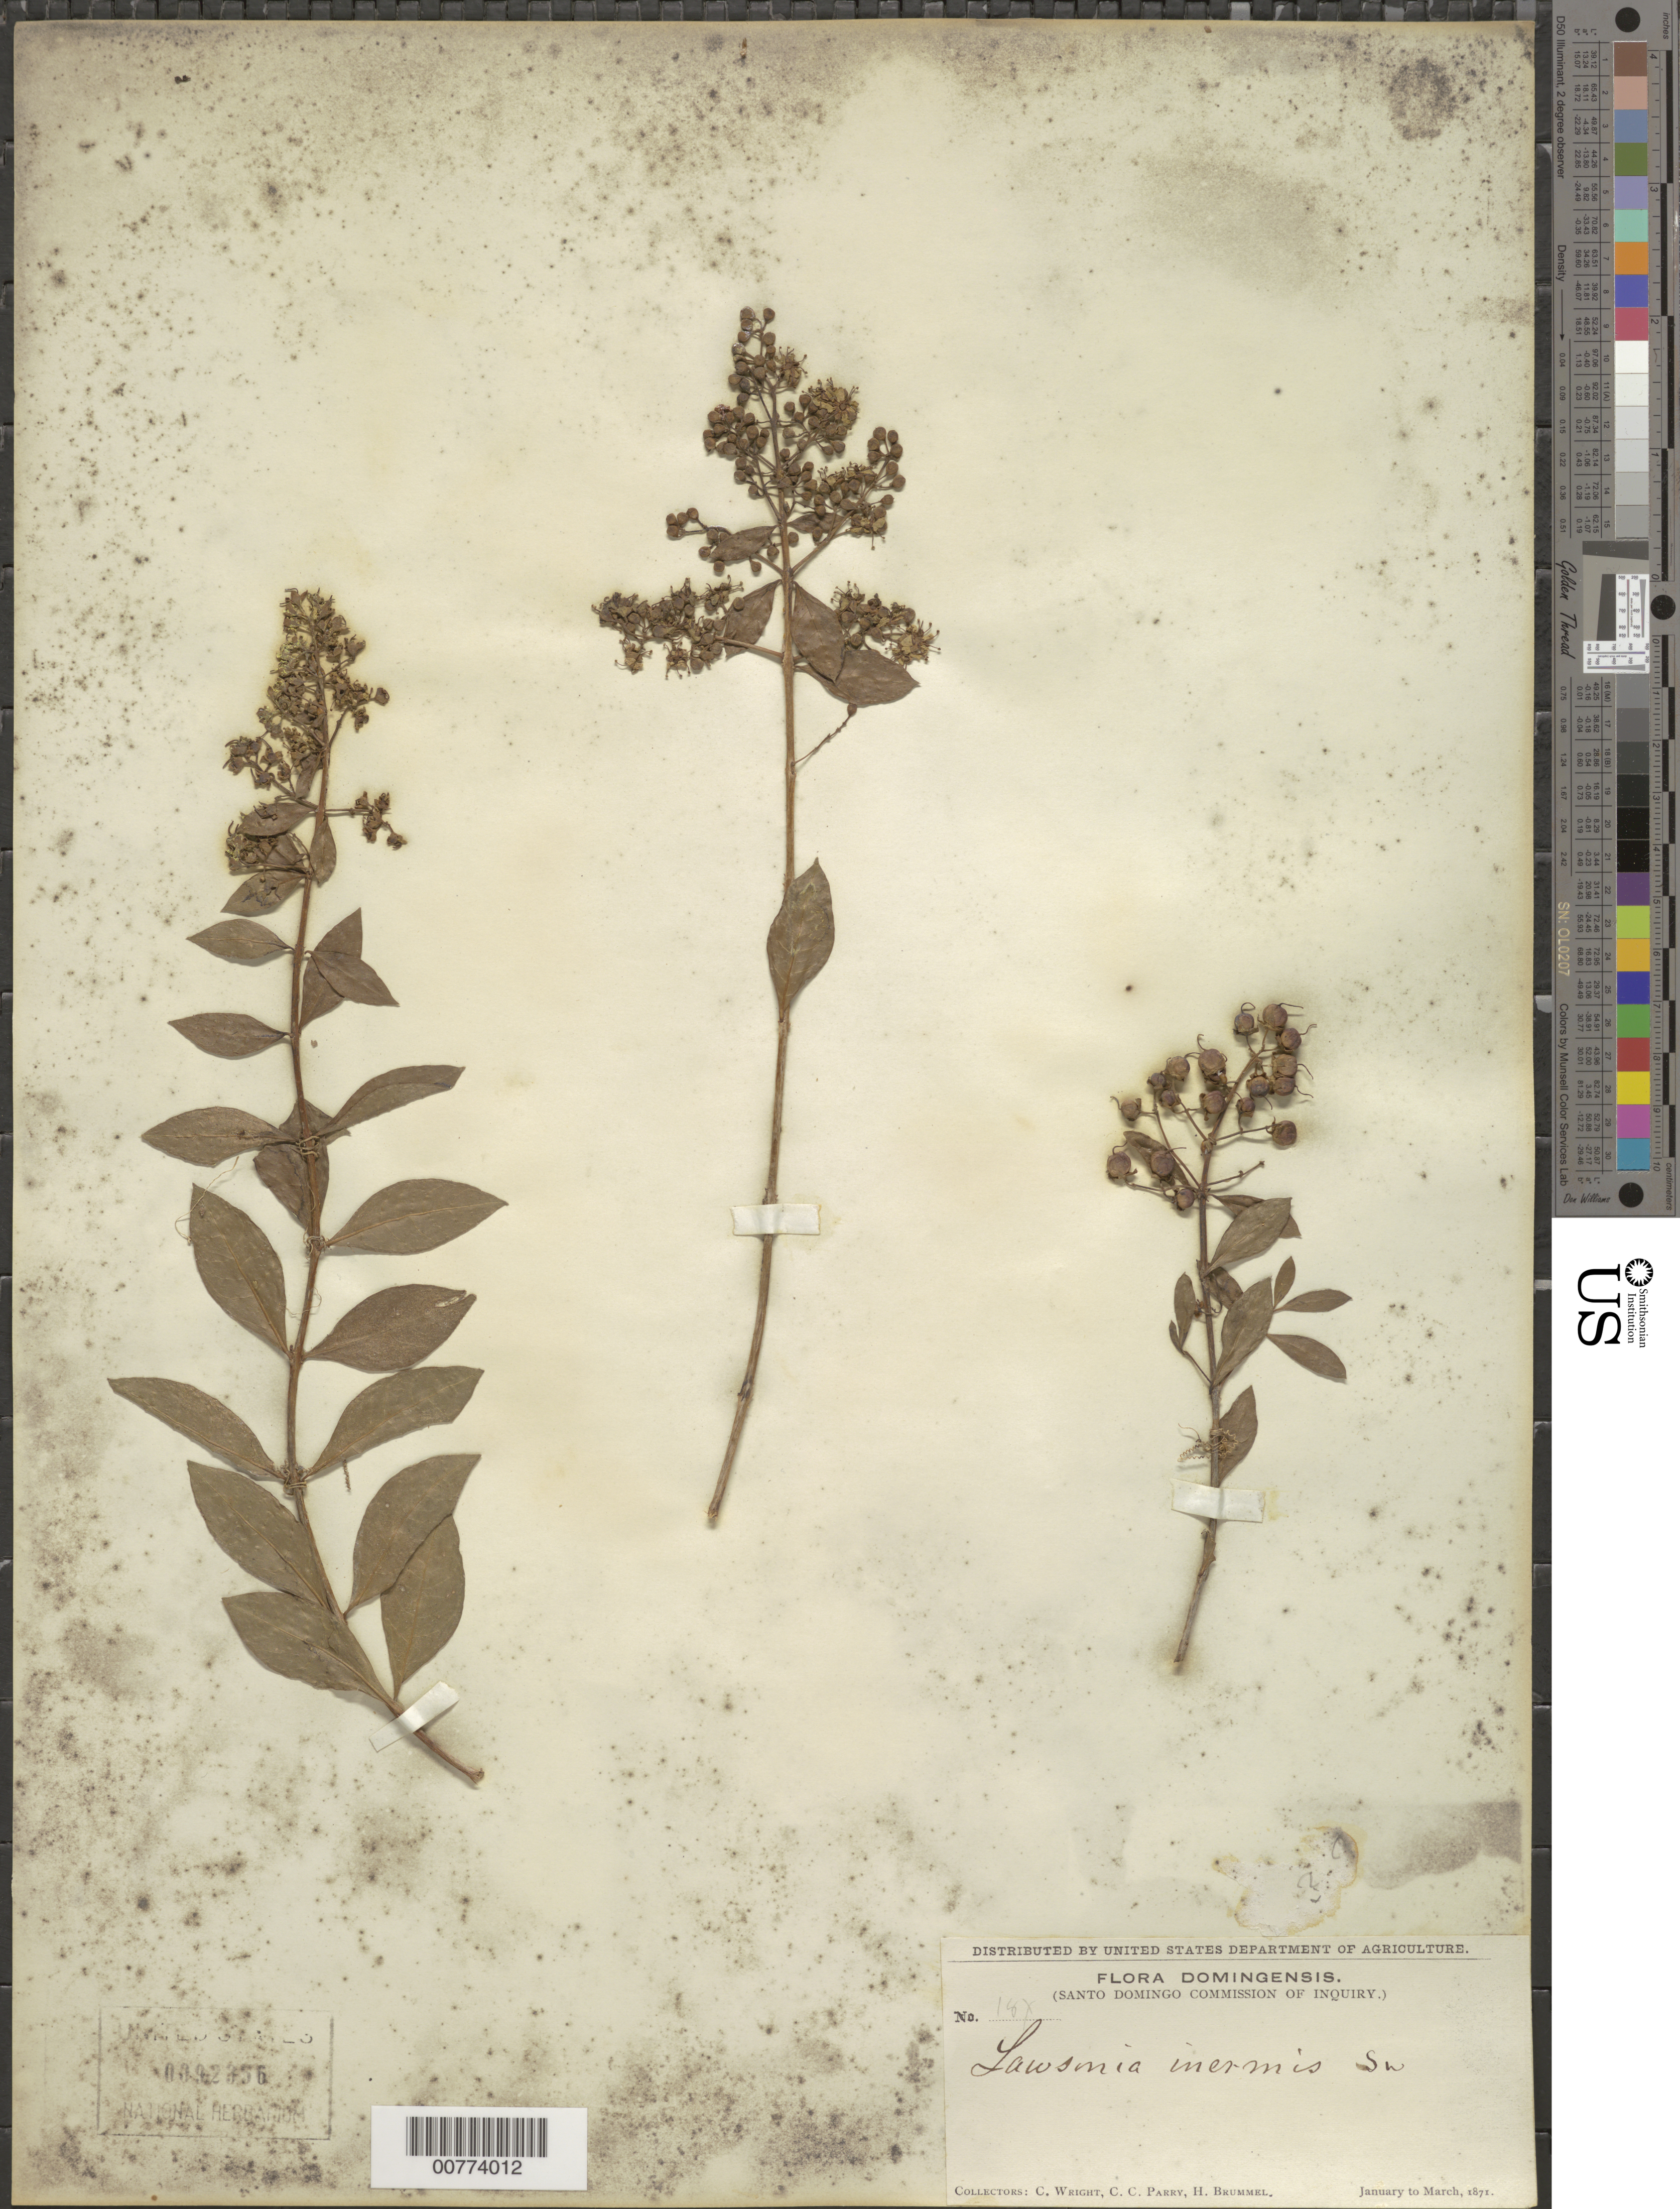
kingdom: Plantae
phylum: Tracheophyta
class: Magnoliopsida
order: Myrtales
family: Lythraceae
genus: Lawsonia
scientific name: Lawsonia inermis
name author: L.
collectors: C. Wright, C. C. Parry & H. Brummel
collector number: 18x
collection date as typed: Jan 1871 to -- Mar 1871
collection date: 1871-01/1871-03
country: Dominican Republic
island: Hispaniola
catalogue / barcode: US 92356